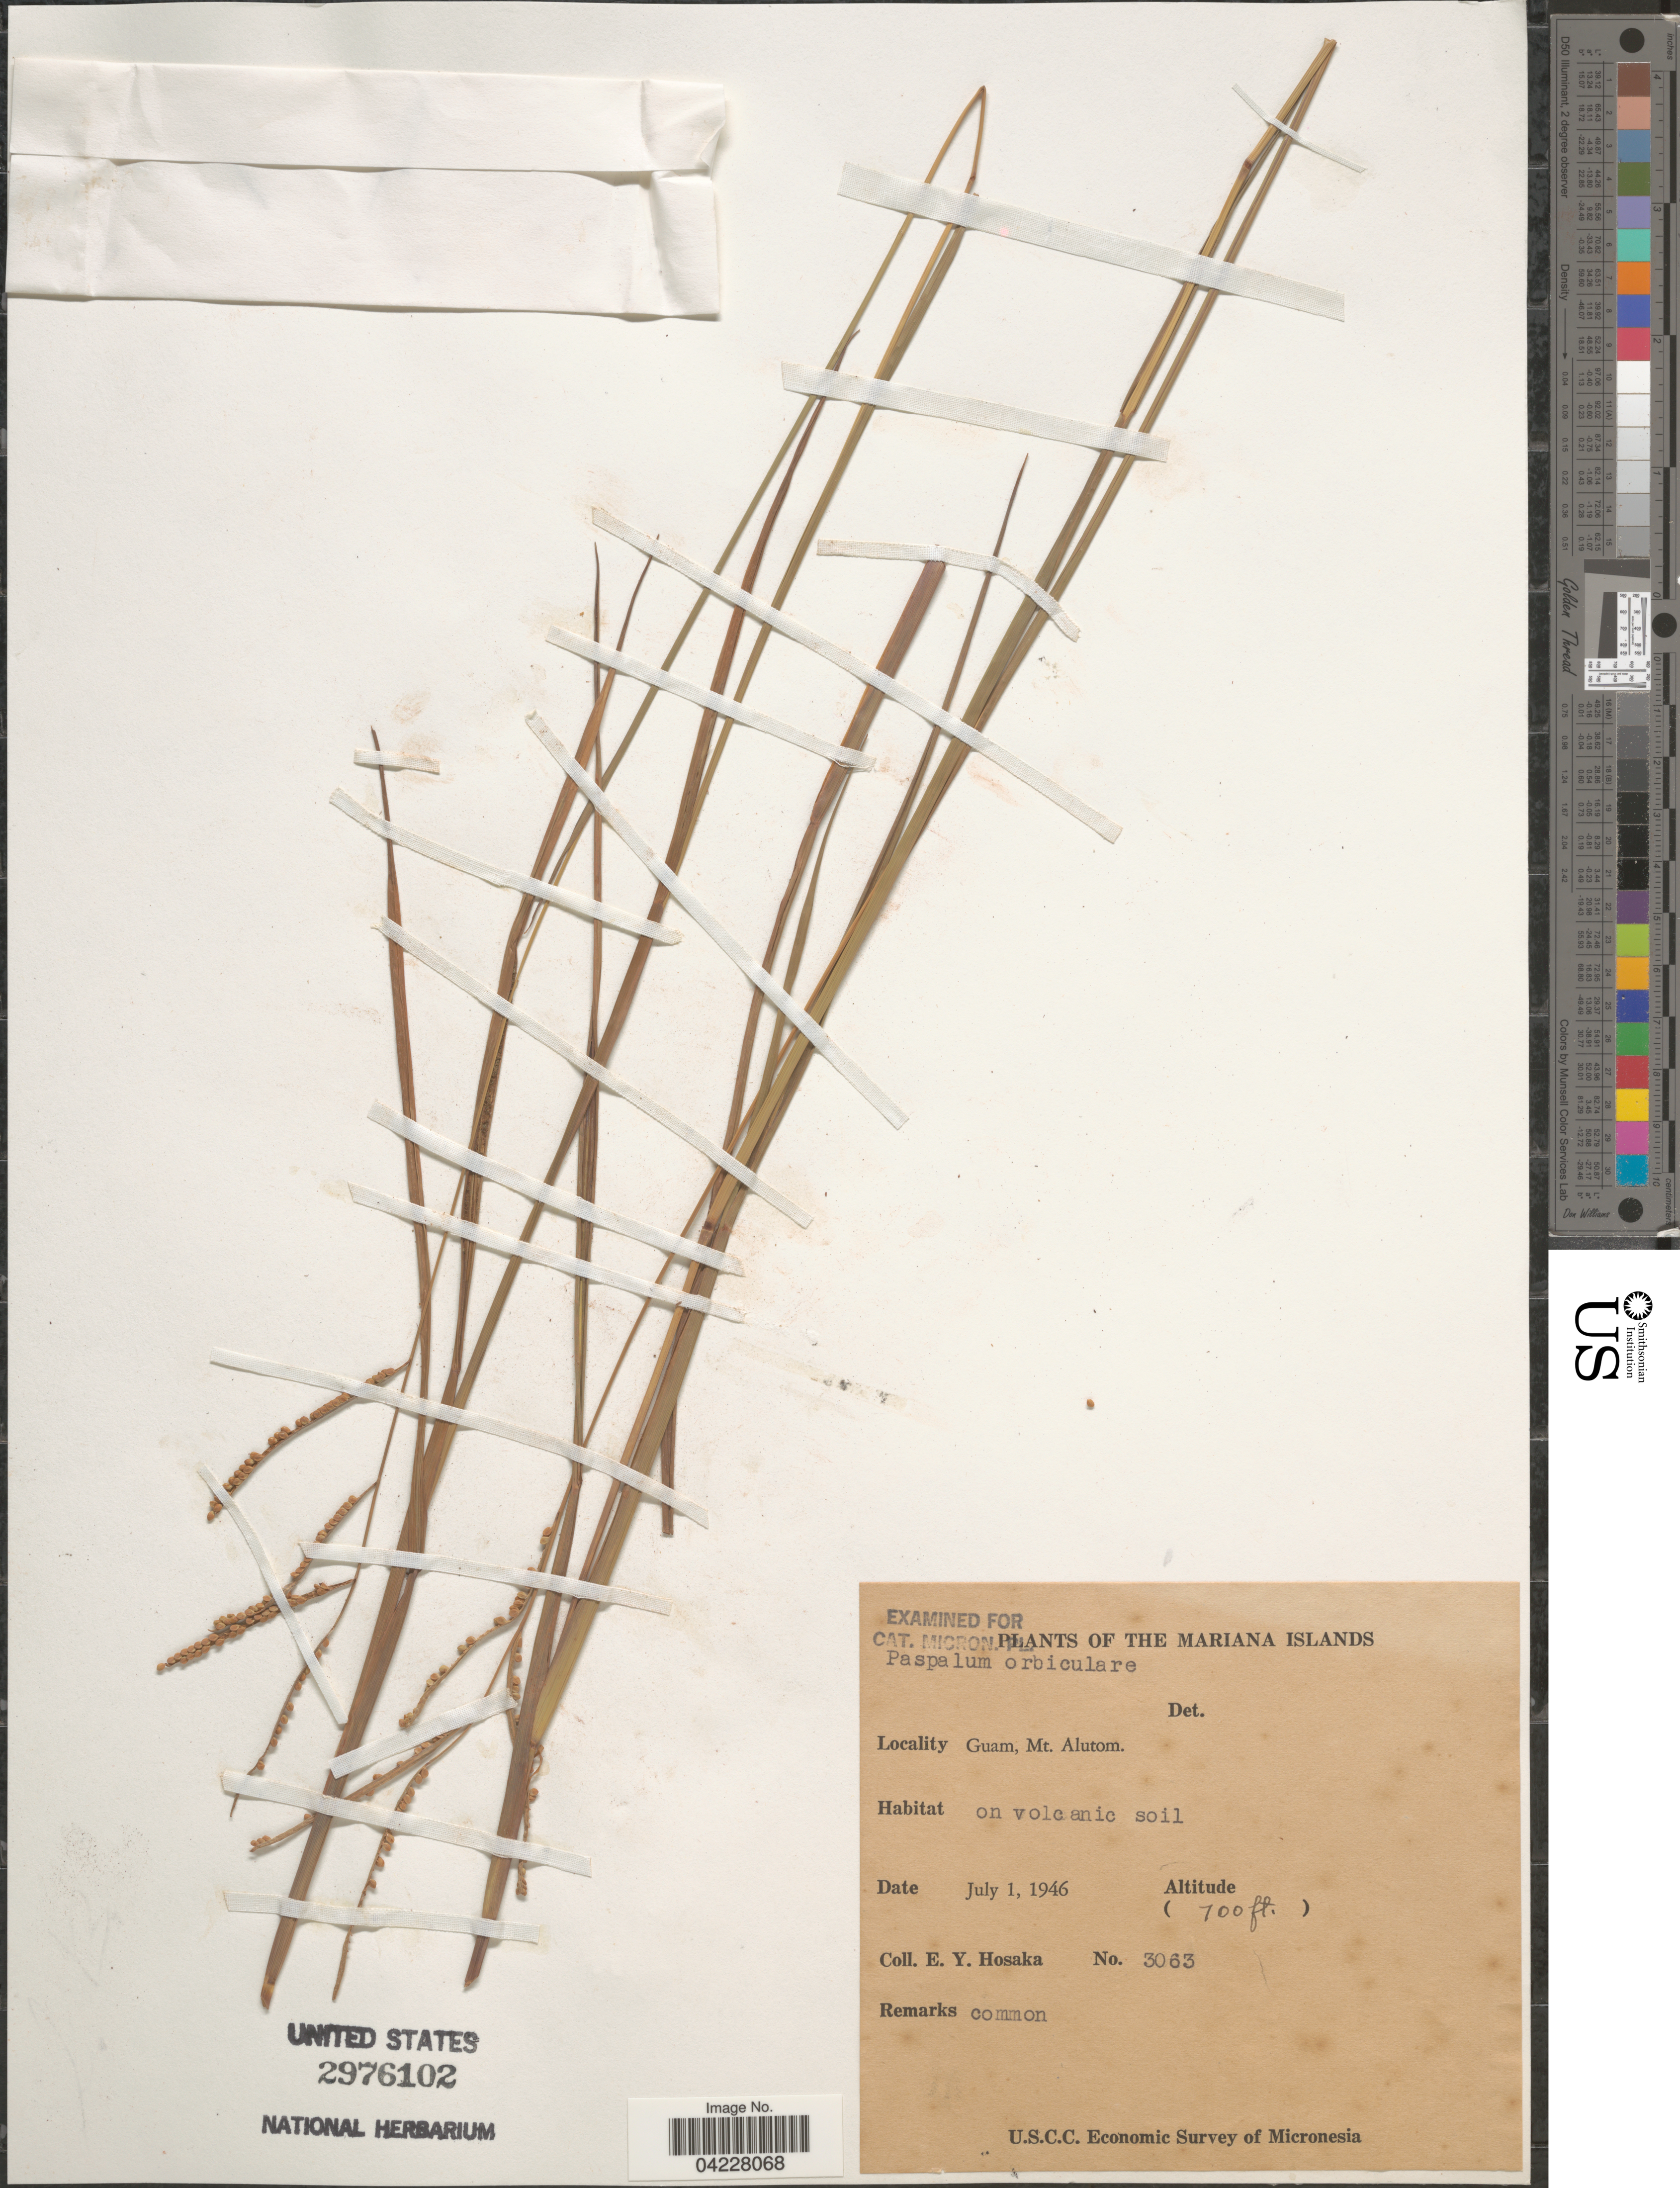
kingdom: Plantae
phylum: Tracheophyta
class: Liliopsida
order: Poales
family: Poaceae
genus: Paspalum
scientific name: Paspalum orbiculare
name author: G. Forst.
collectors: E. Y. Hosaka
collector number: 3063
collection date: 1946-07-01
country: Guam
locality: The Mariana Islands. Mt. Alutom. U.S.C.C. Economic Survey of Micronesia.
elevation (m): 213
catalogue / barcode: US 2976102